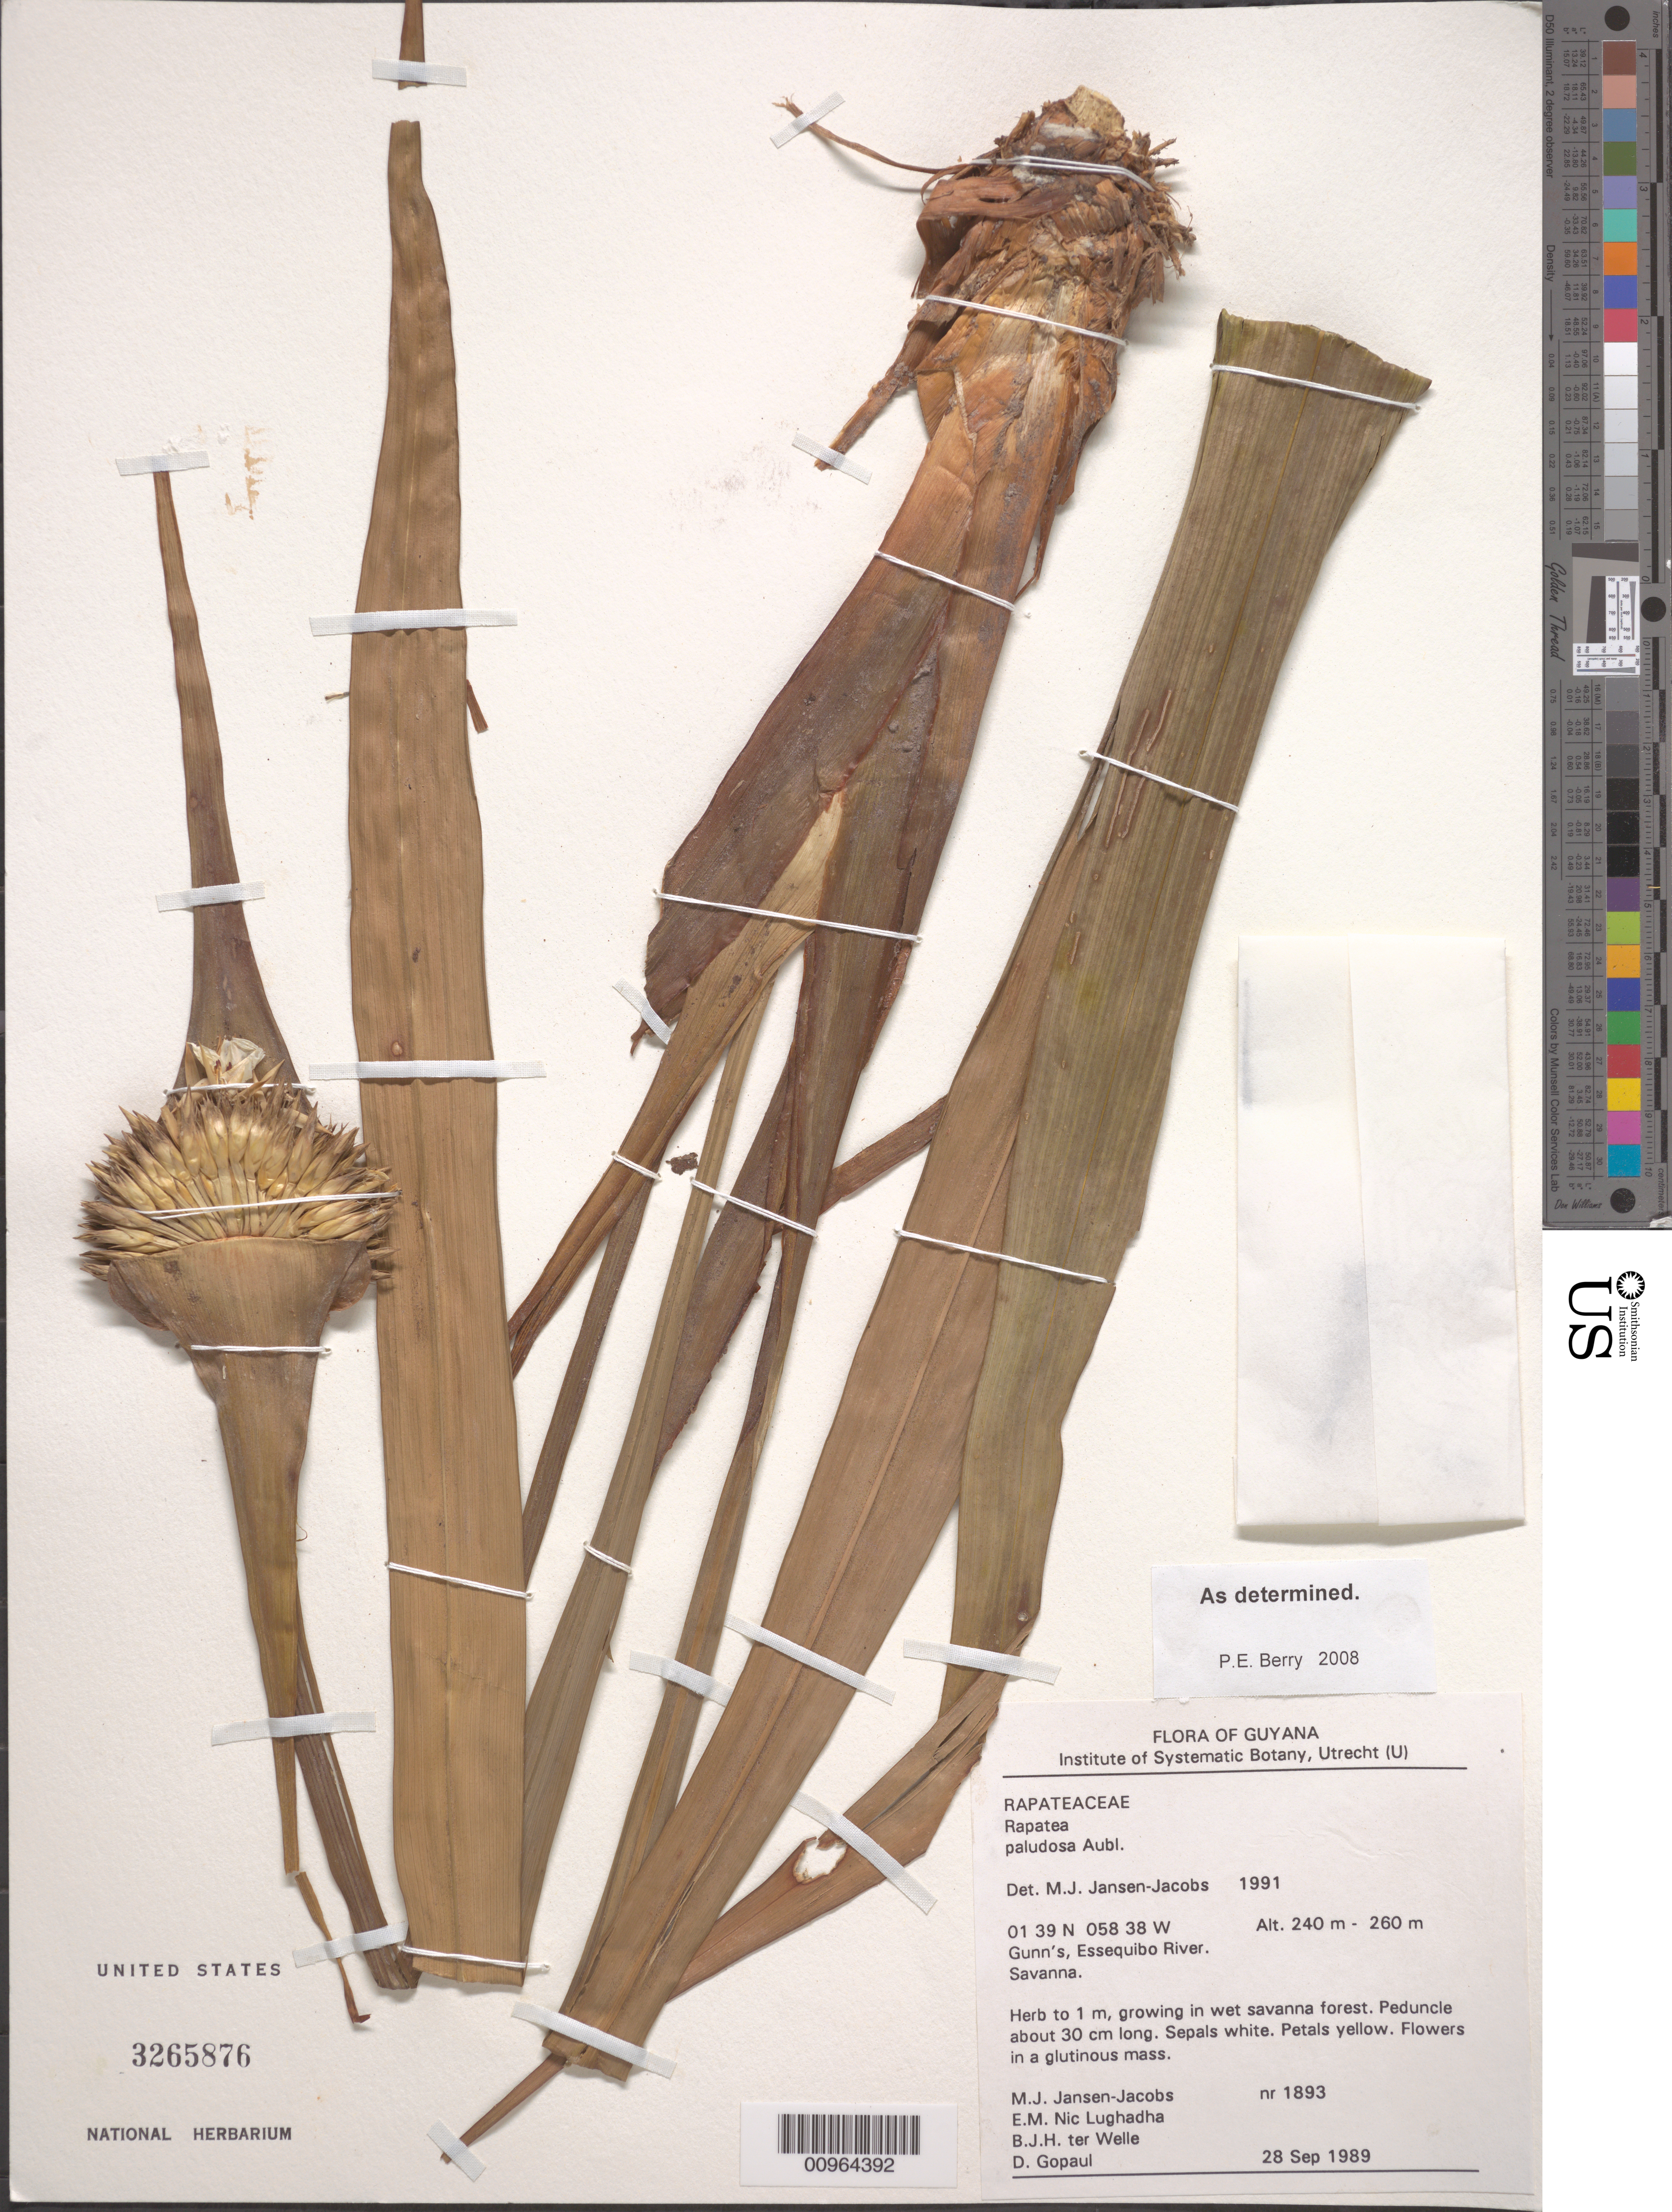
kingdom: Plantae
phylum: Tracheophyta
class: Liliopsida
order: Poales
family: Rapateaceae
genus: Rapatea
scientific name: Rapatea paludosa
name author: Aubl.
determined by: Berry, P. E., (WIS), University of Wisconsin - Madison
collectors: M. J. Jansen-Jacobs, E. Nic Lughadha, B. Welle & D. Gopaul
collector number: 1893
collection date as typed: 28-Sep-89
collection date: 1989-09-28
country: Guyana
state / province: U. Takutu-U. Essequibo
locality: Gunn's, Essequibo River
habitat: Savanna; wet savanna forest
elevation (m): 240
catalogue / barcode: US 3265876